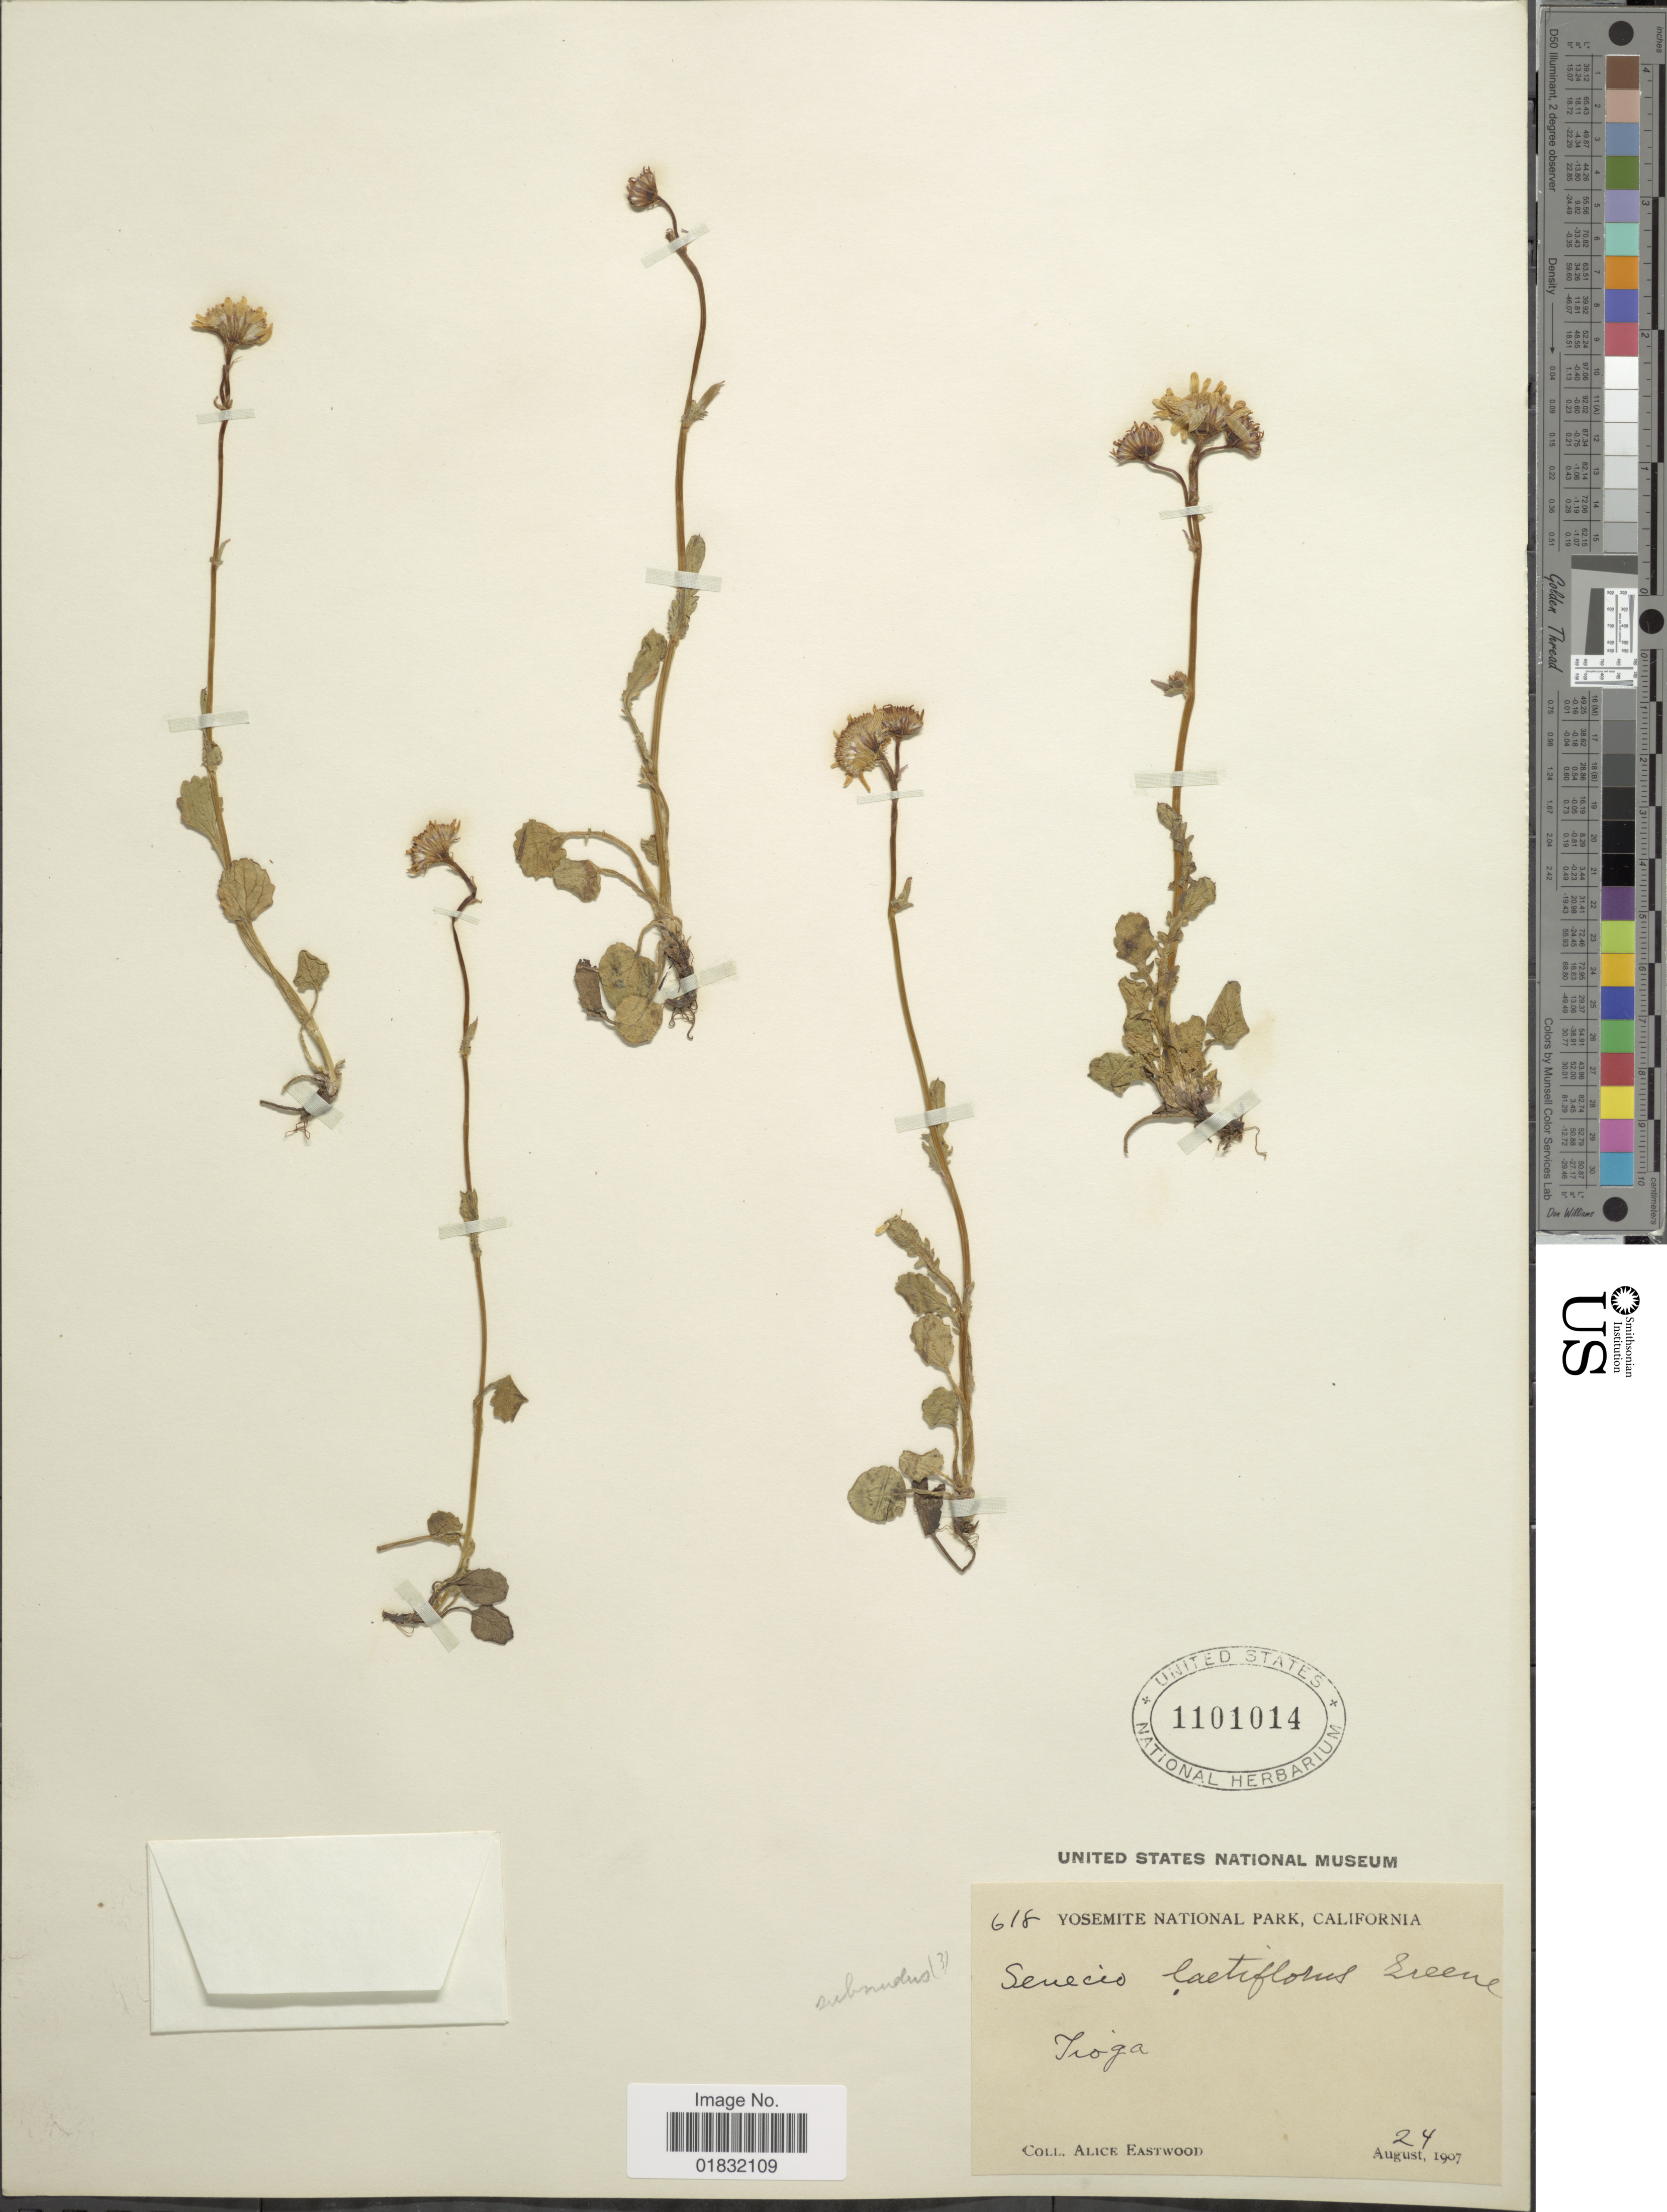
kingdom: Plantae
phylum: Tracheophyta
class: Magnoliopsida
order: Asterales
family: Asteraceae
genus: Packera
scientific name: Packera subnuda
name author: (DC.) Trock & T.M. Barkley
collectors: A. Eastwood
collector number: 618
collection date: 1907-08-24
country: United States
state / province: California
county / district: Mariposa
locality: Yosemite National Park, Tioga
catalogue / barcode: US 1101014